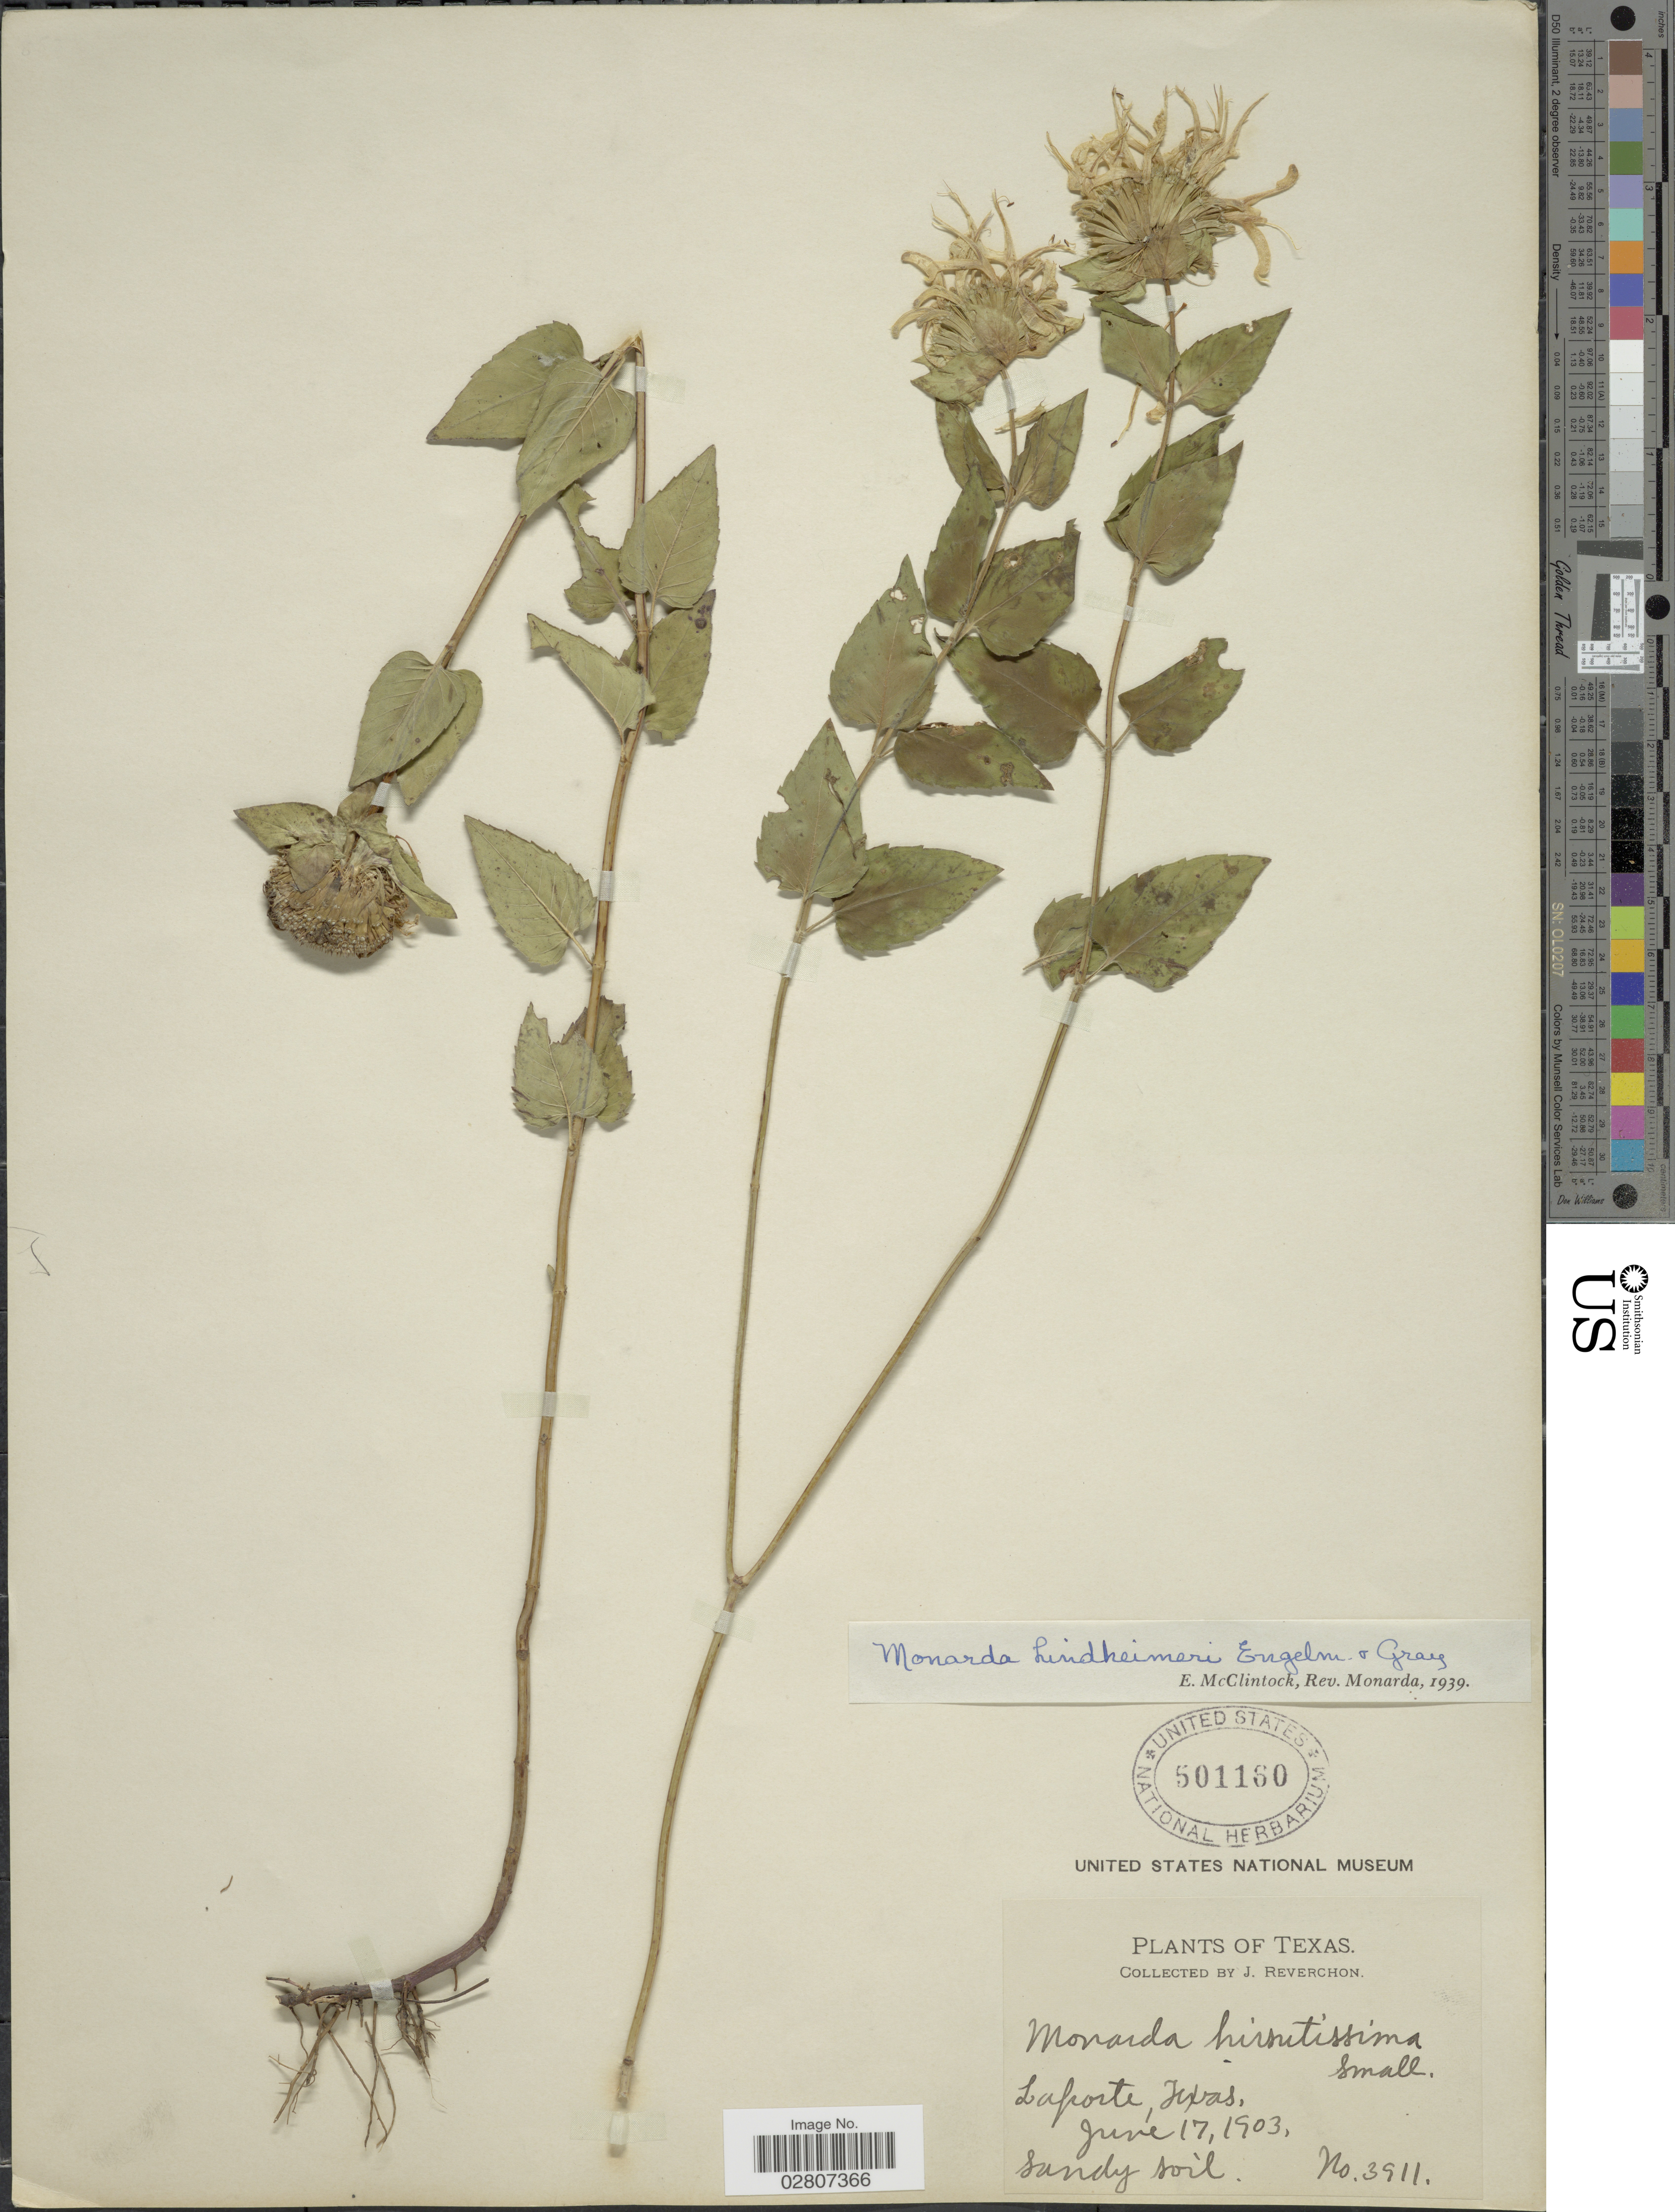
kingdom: Plantae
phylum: Tracheophyta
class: Magnoliopsida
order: Lamiales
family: Lamiaceae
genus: Monarda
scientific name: Monarda lindheimeri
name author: Engelm. & A. Gray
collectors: J. Reverchon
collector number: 3911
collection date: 1903-06-17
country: United States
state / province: Texas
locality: Laporte, Texas.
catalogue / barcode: US 501160